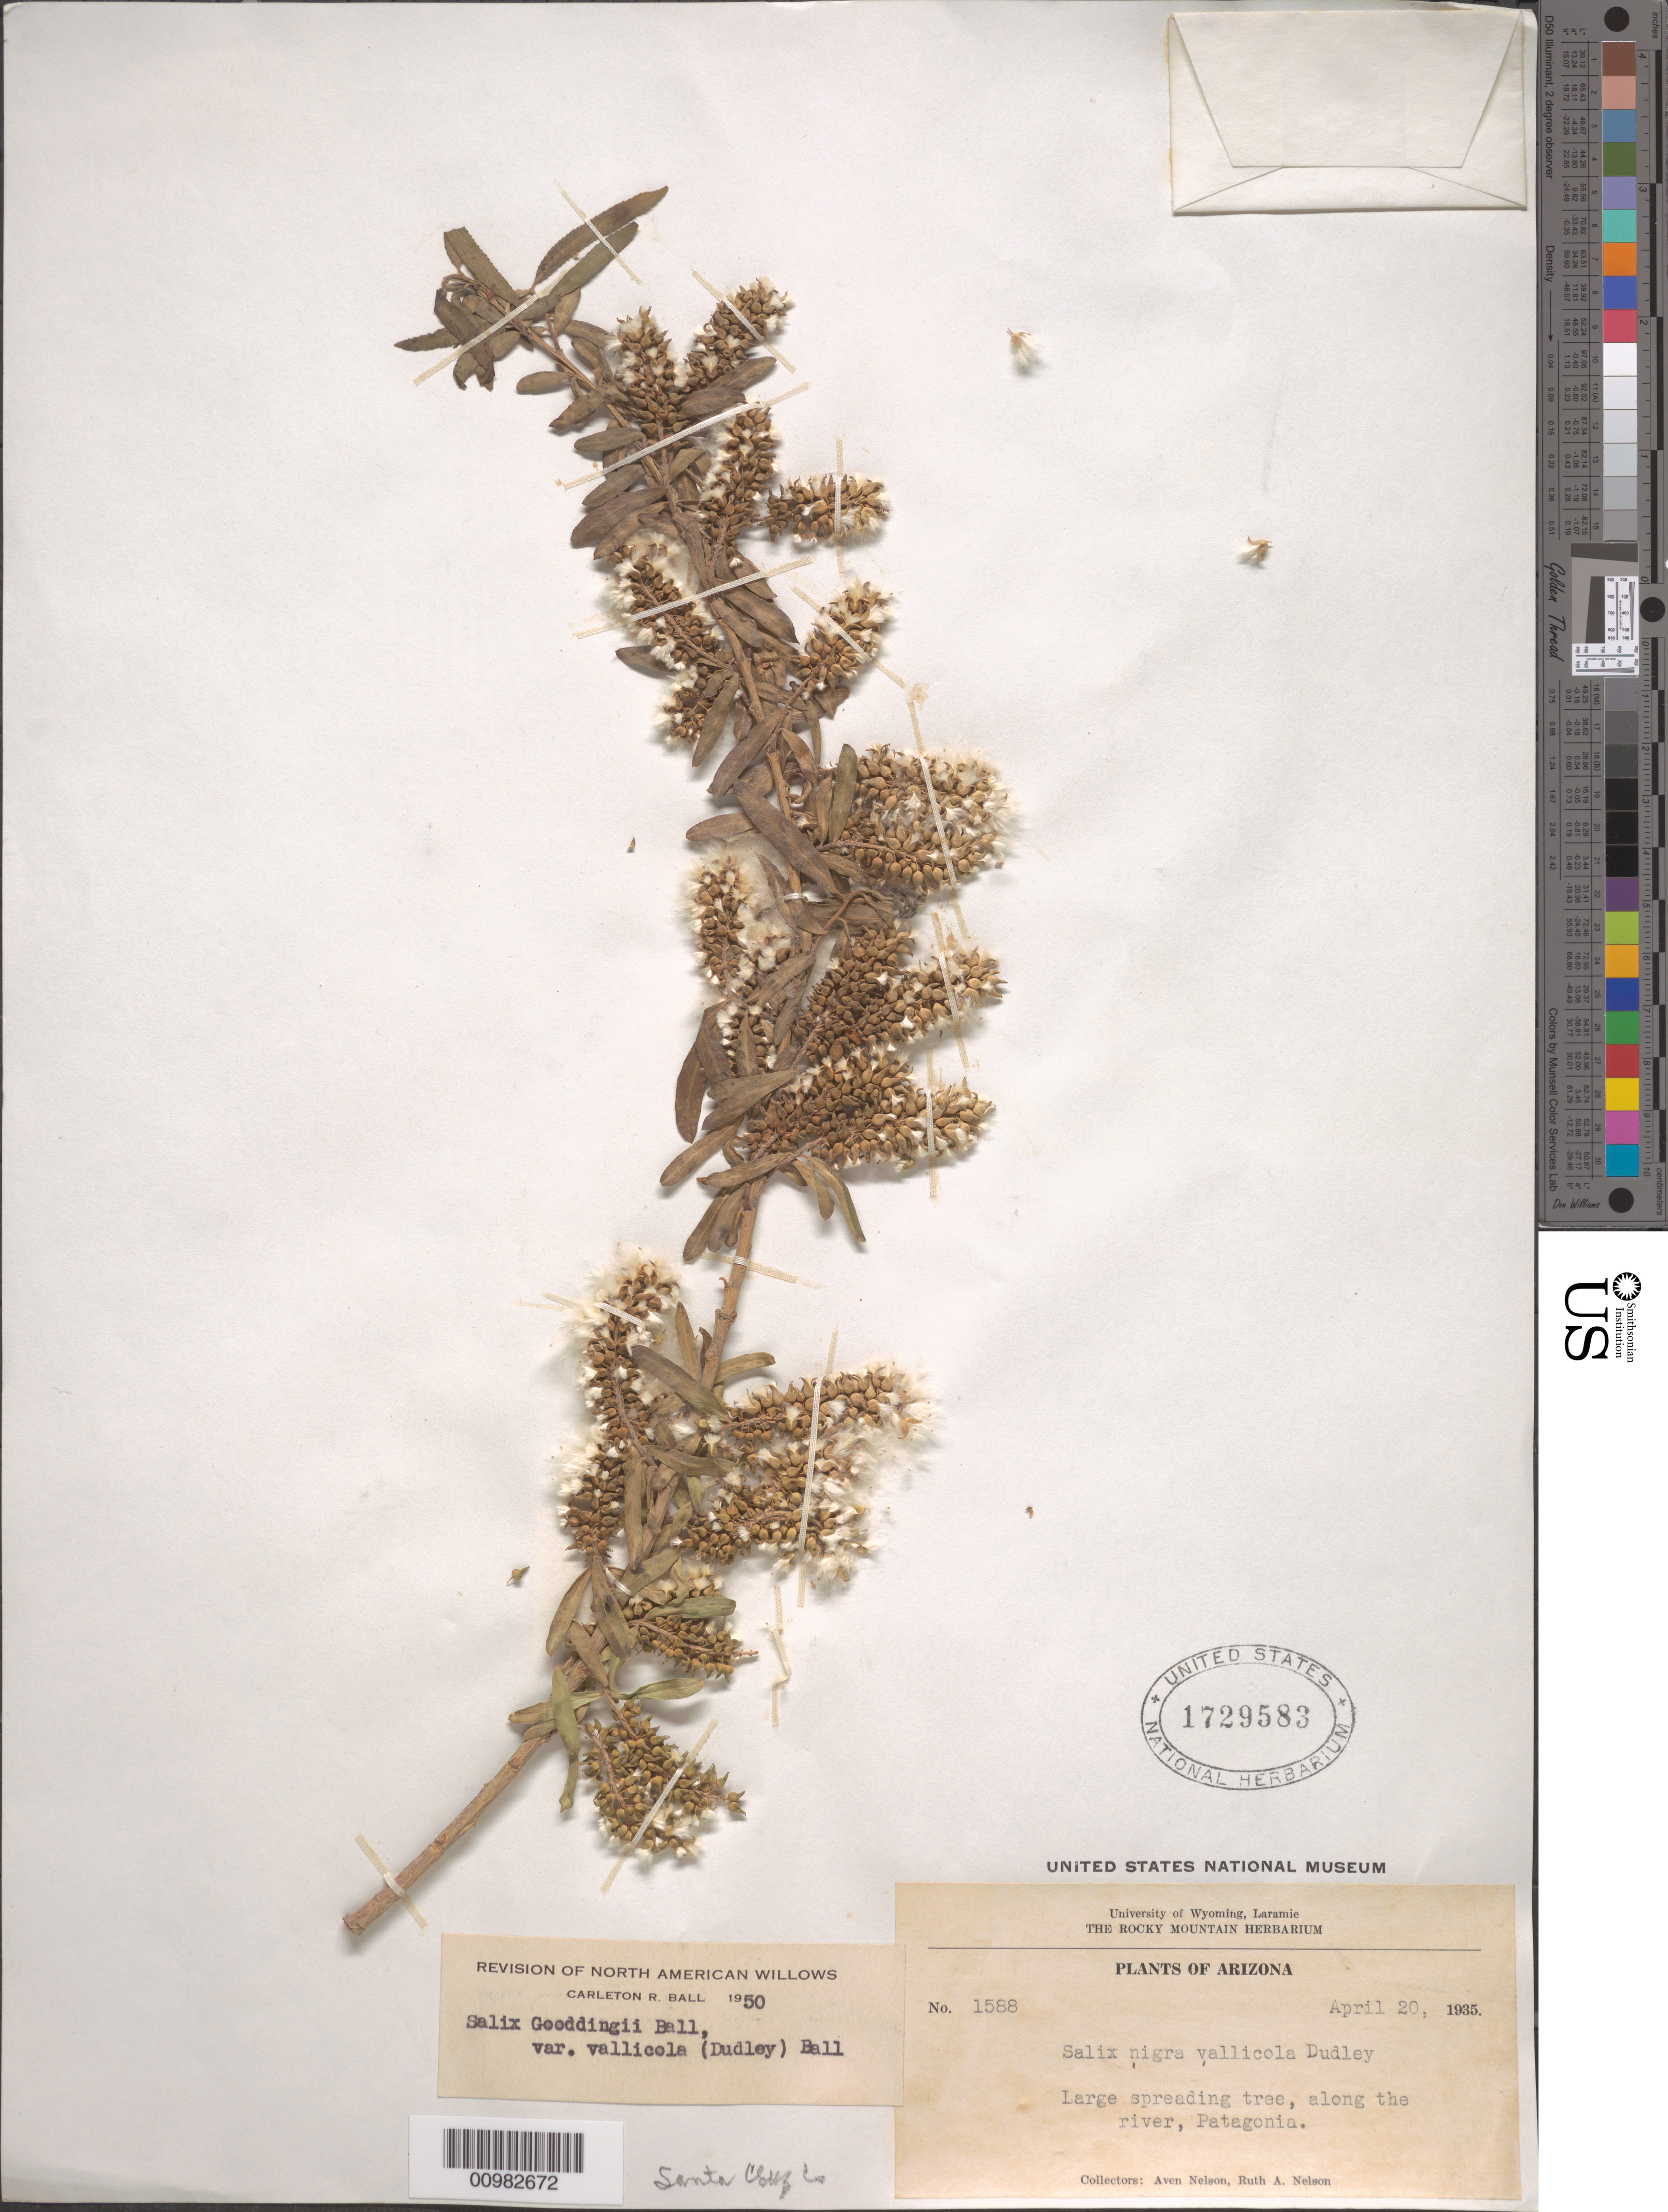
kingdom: Plantae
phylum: Tracheophyta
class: Magnoliopsida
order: Malpighiales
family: Salicaceae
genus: Salix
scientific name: Salix gooddingii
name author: C.R. Ball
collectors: A. Nelson & R. A. Nelson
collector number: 1588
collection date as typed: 20 Apr 1935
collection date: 1935-04-20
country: United States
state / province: Arizona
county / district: Santa Cruz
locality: Large spreading tree, along the river, Pategonia.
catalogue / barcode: US 1729583